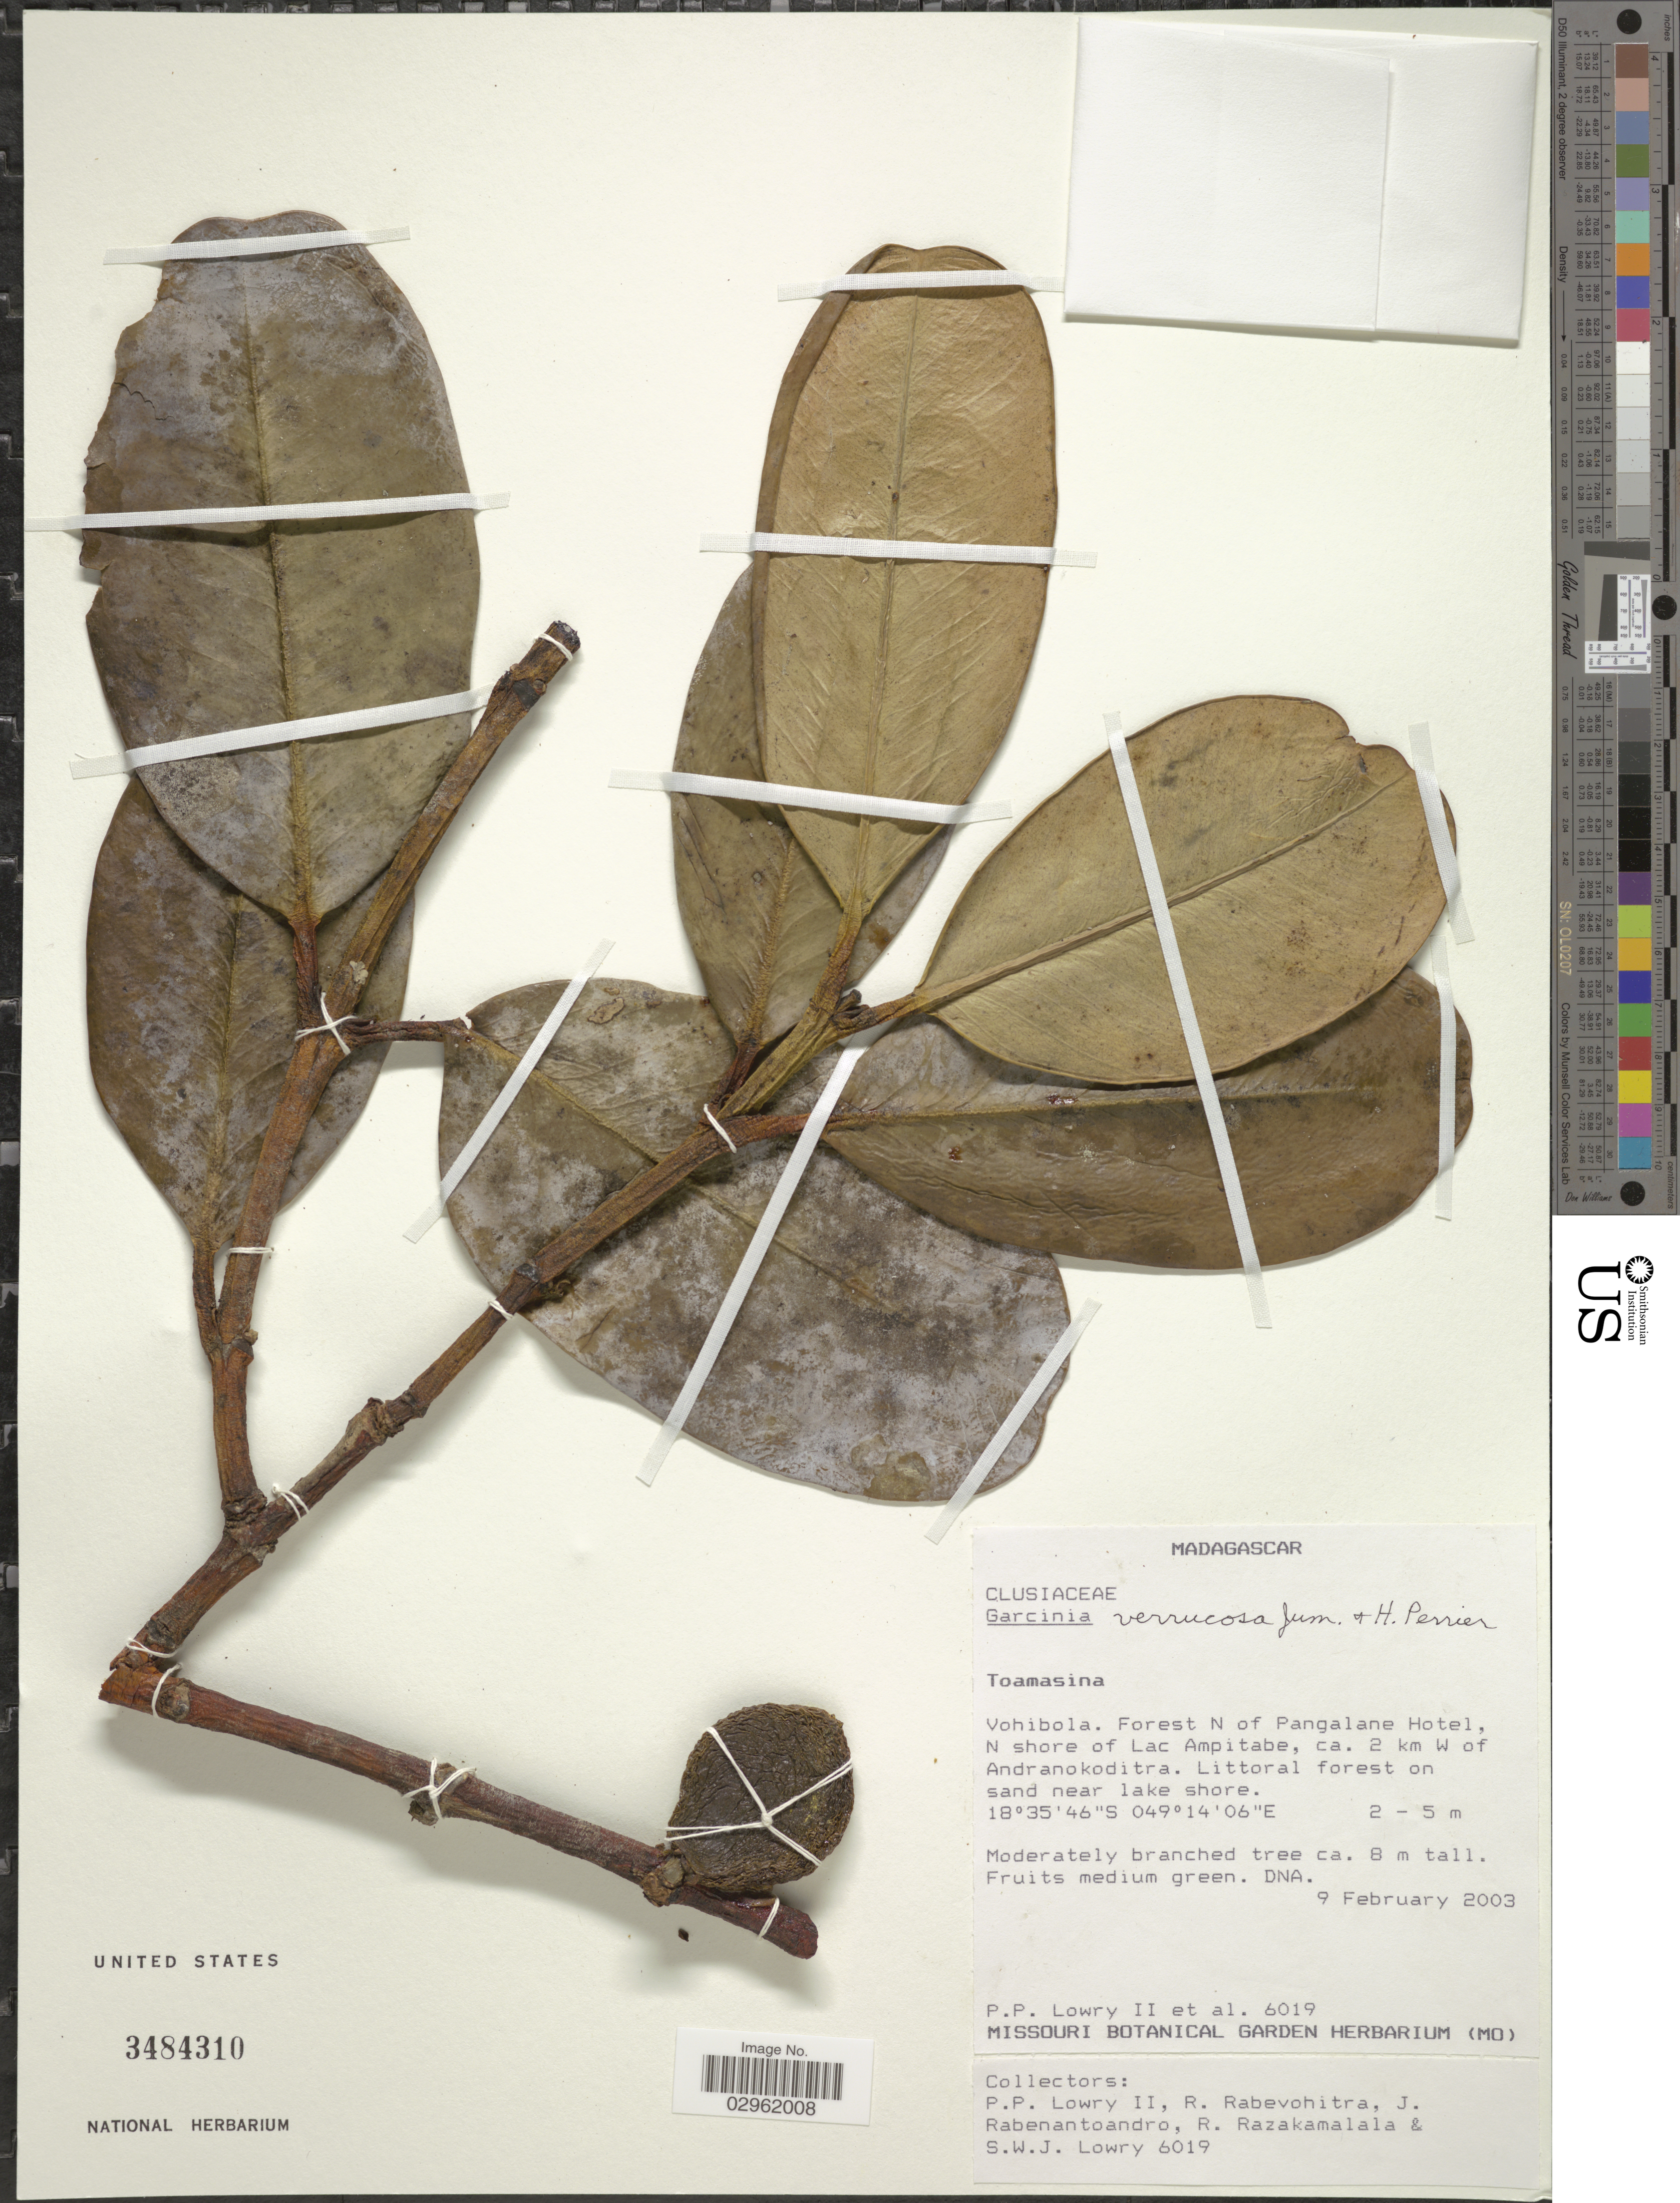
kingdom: Plantae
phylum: Tracheophyta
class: Magnoliopsida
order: Malpighiales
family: Clusiaceae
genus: Garcinia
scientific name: Garcinia verrucosa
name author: Jum. & H. Perrier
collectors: P. P. Lowry, R. Rabevohitra, J. Rabenantoandro, R. Razakamalala & S. Lowry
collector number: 6019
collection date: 2003-02-09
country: Madagascar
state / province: Atsinanana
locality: Vohibola. Forest N of Pangalane Hotel, N shore of Lac Ampitabe, ca. 2 km W of Andranokoditra. Littoral forest on sand near lake shore.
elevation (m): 2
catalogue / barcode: US 3484310